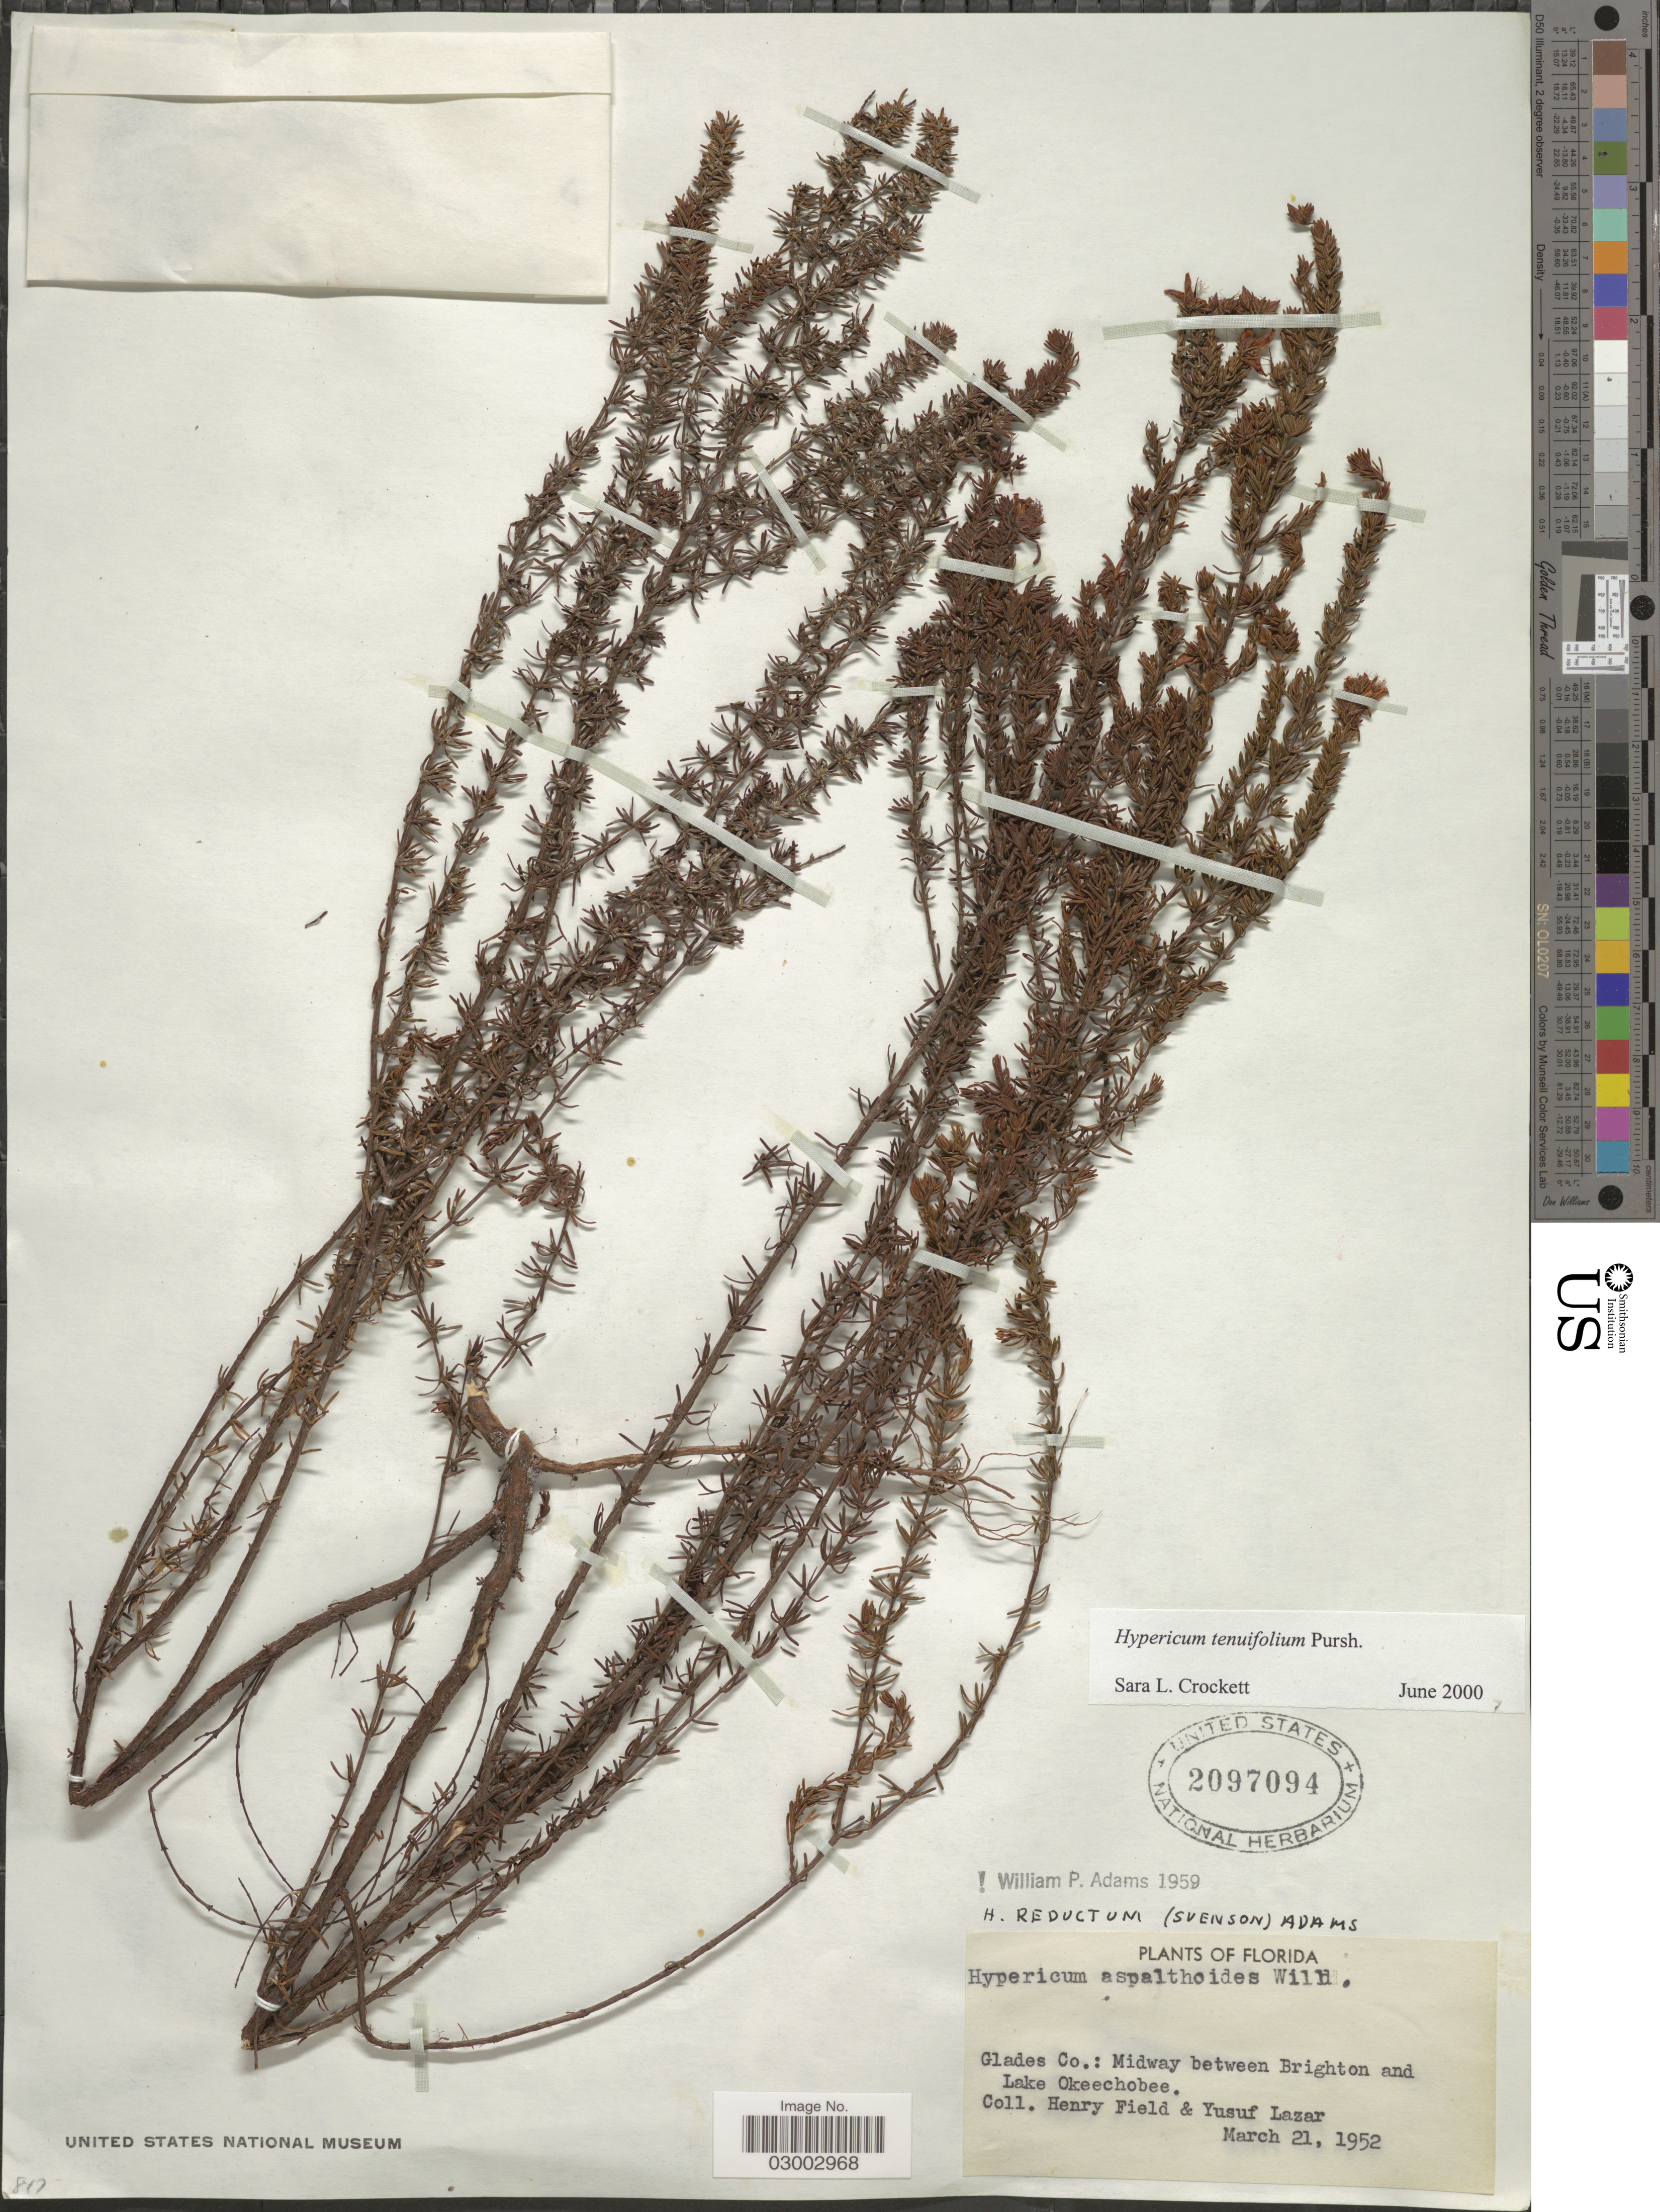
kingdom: Plantae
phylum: Tracheophyta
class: Magnoliopsida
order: Malpighiales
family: Hypericaceae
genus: Hypericum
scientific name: Hypericum tenuifolium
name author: Pursh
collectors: H. Field & Y. Lazar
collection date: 1952-03-21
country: United States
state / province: Florida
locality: Glades Co.: Midway between Brighton and Lake Okeechobee.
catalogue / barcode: US 2097094